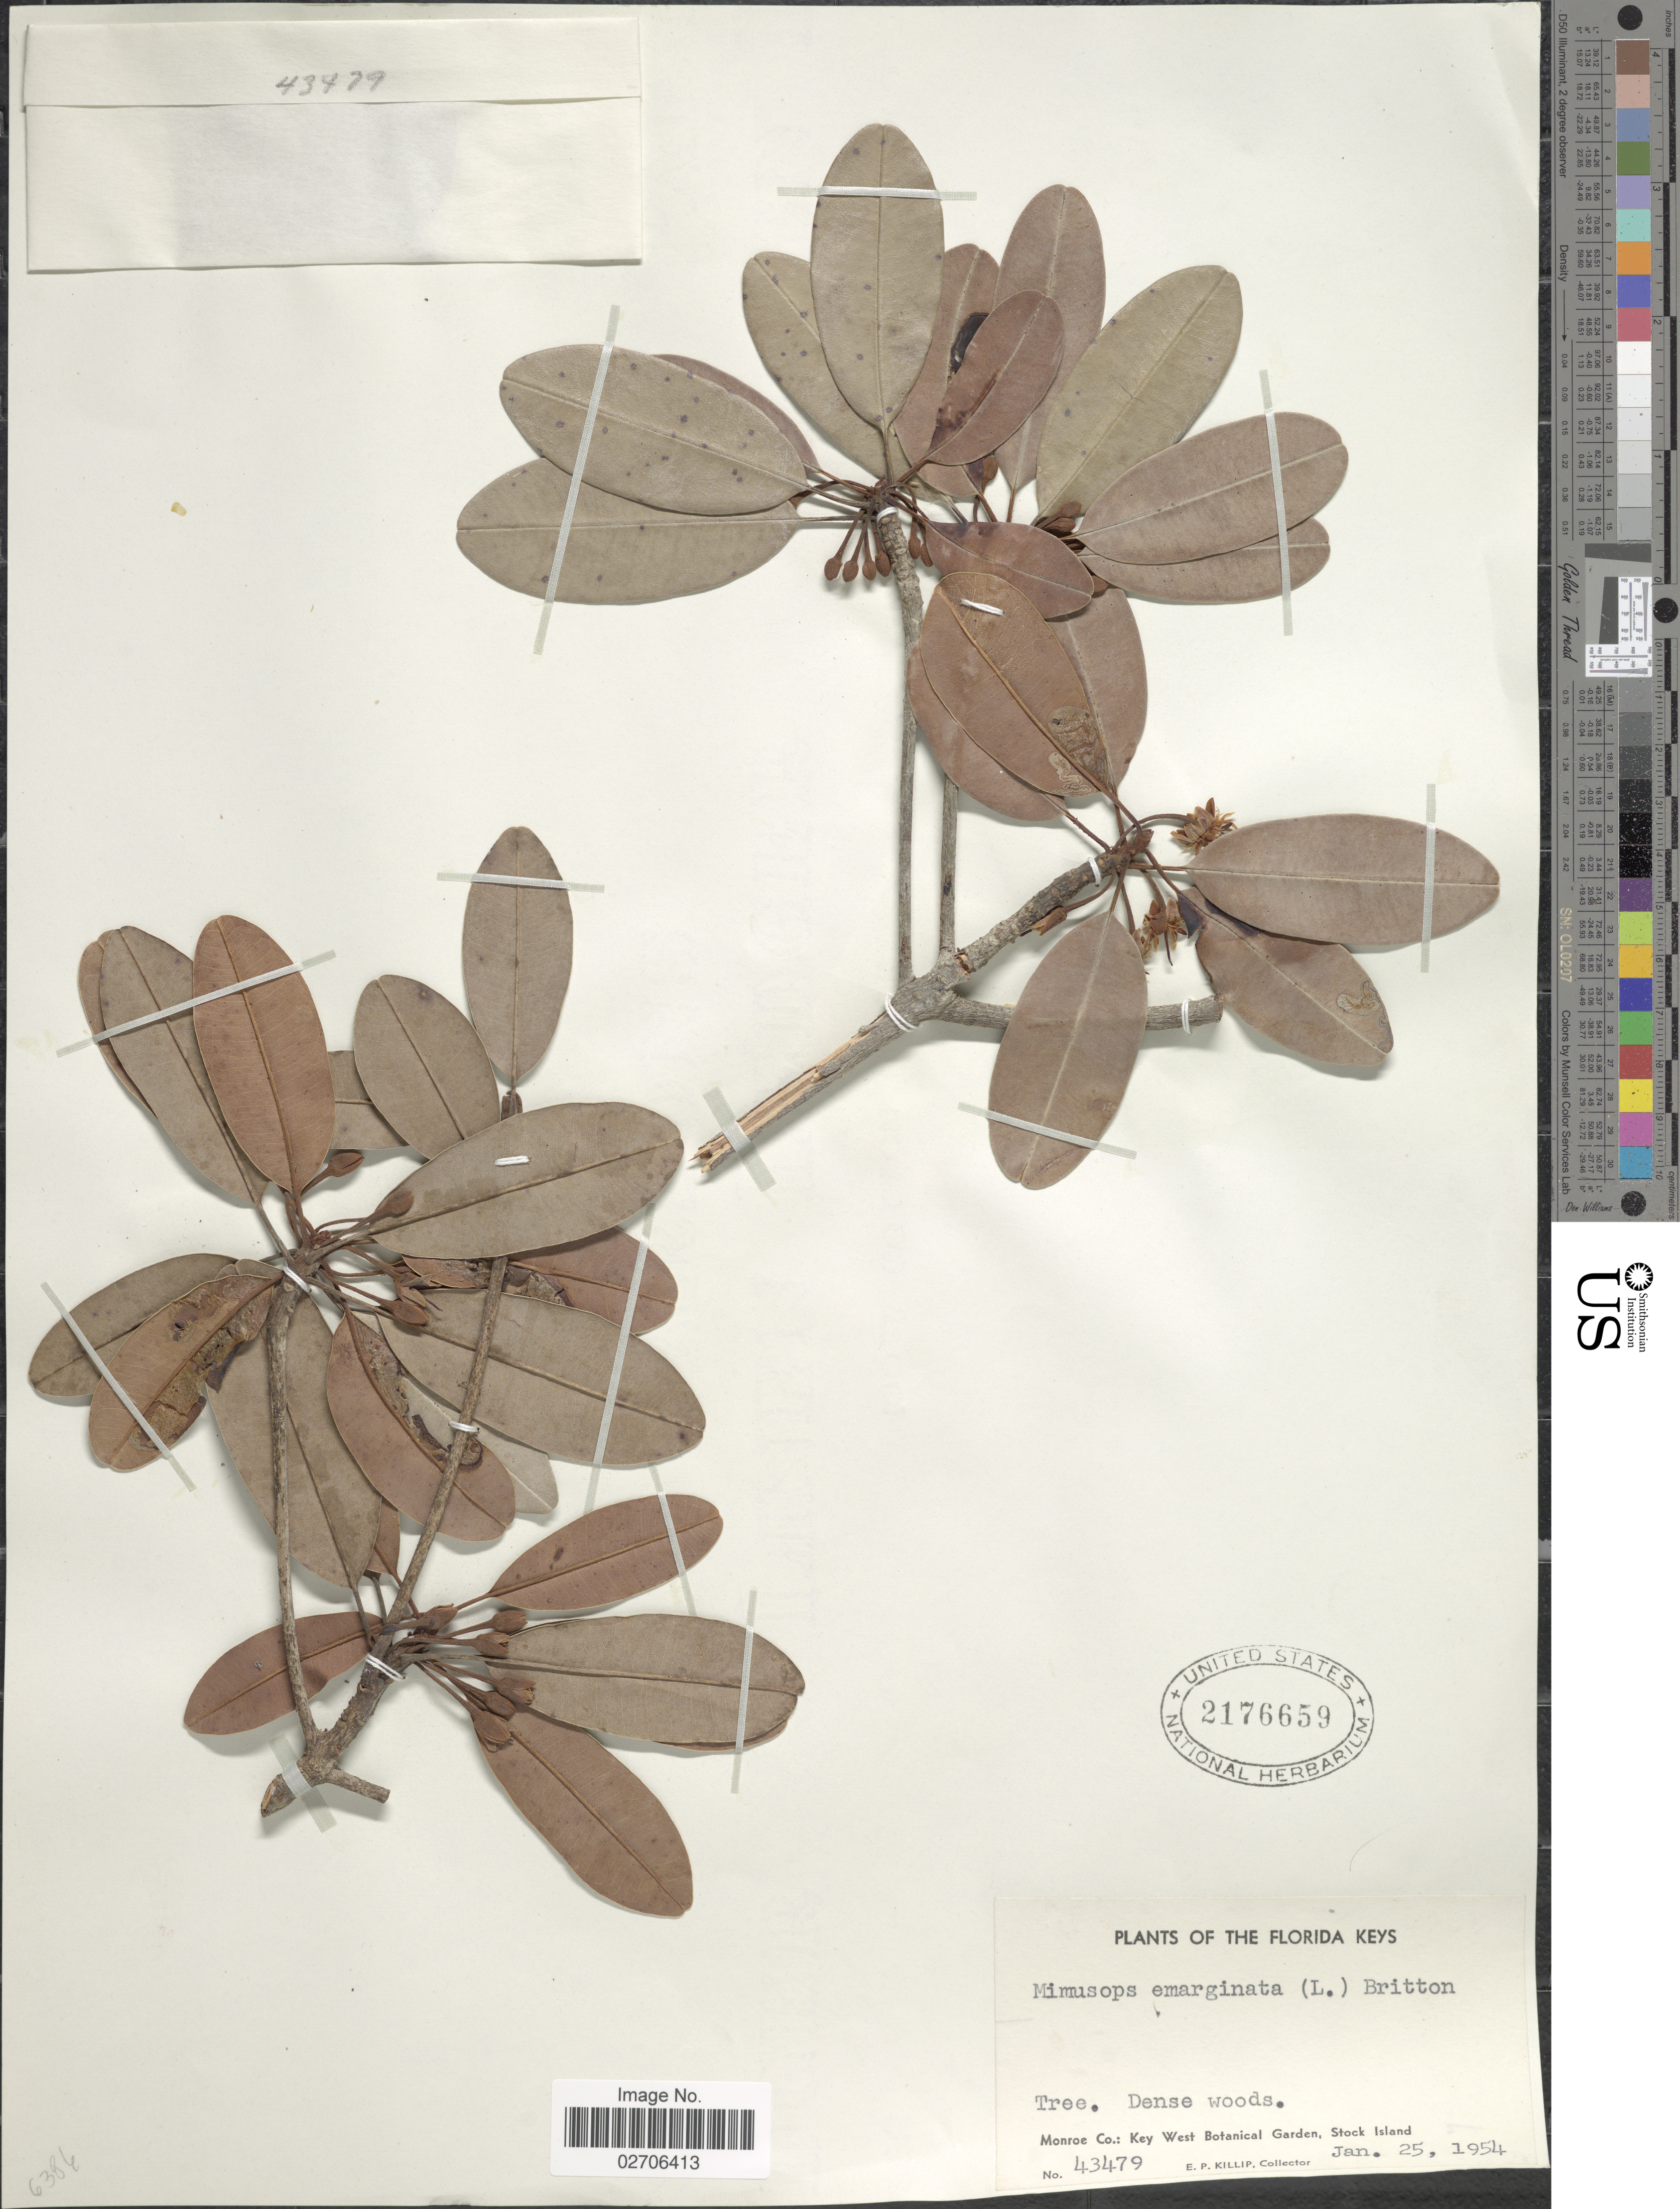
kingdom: Plantae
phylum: Tracheophyta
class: Magnoliopsida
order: Ericales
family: Sapotaceae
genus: Manilkara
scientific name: Manilkara emarginata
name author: (L.) Britton & P. Wilson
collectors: E. P. Killip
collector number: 43479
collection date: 1954-01-25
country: United States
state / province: Florida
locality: The Florida Keys, Monroe Co.: Key West Botanical Garden, Stock Island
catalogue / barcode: US 2176659